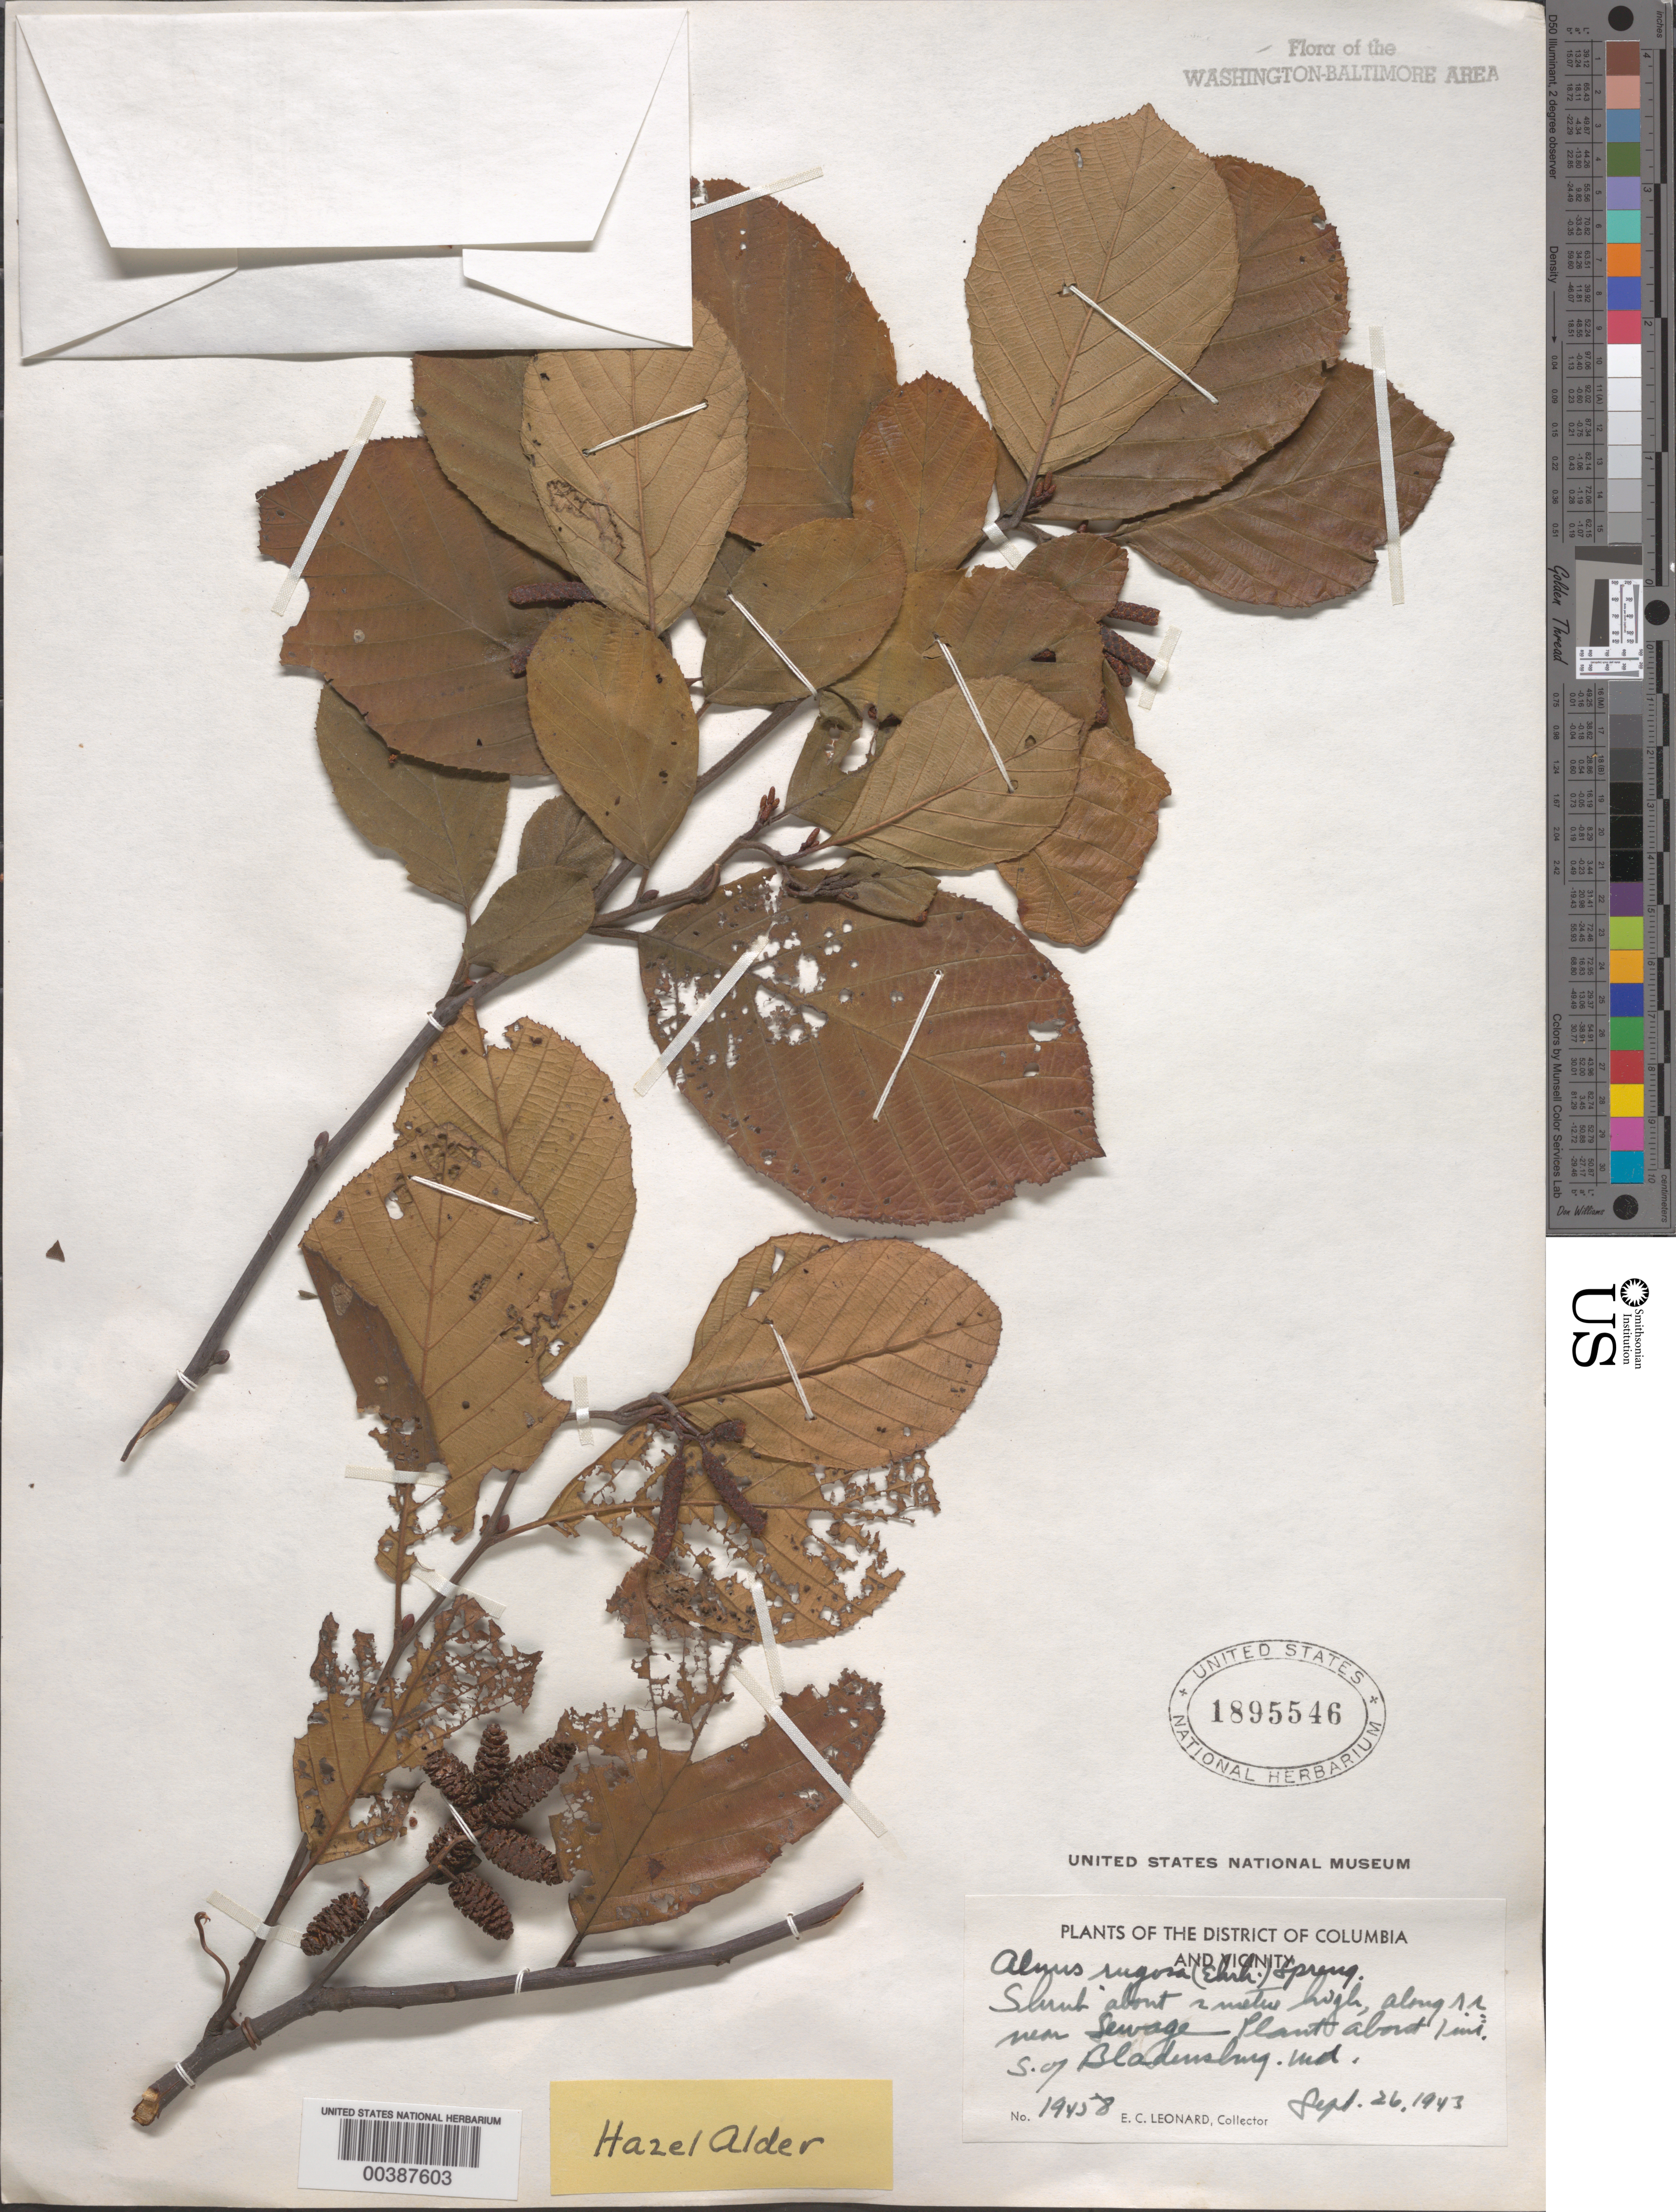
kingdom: Plantae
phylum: Tracheophyta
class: Magnoliopsida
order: Fagales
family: Betulaceae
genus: Alnus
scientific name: Alnus serrulata var. vulgaris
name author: Fernald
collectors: E. C. Leonard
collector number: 19458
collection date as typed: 26 Sep 1943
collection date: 1943-09-26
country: United States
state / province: Maryland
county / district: Prince George's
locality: Sewage Plant vicinity, south of Bladensburg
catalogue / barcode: US 1895546